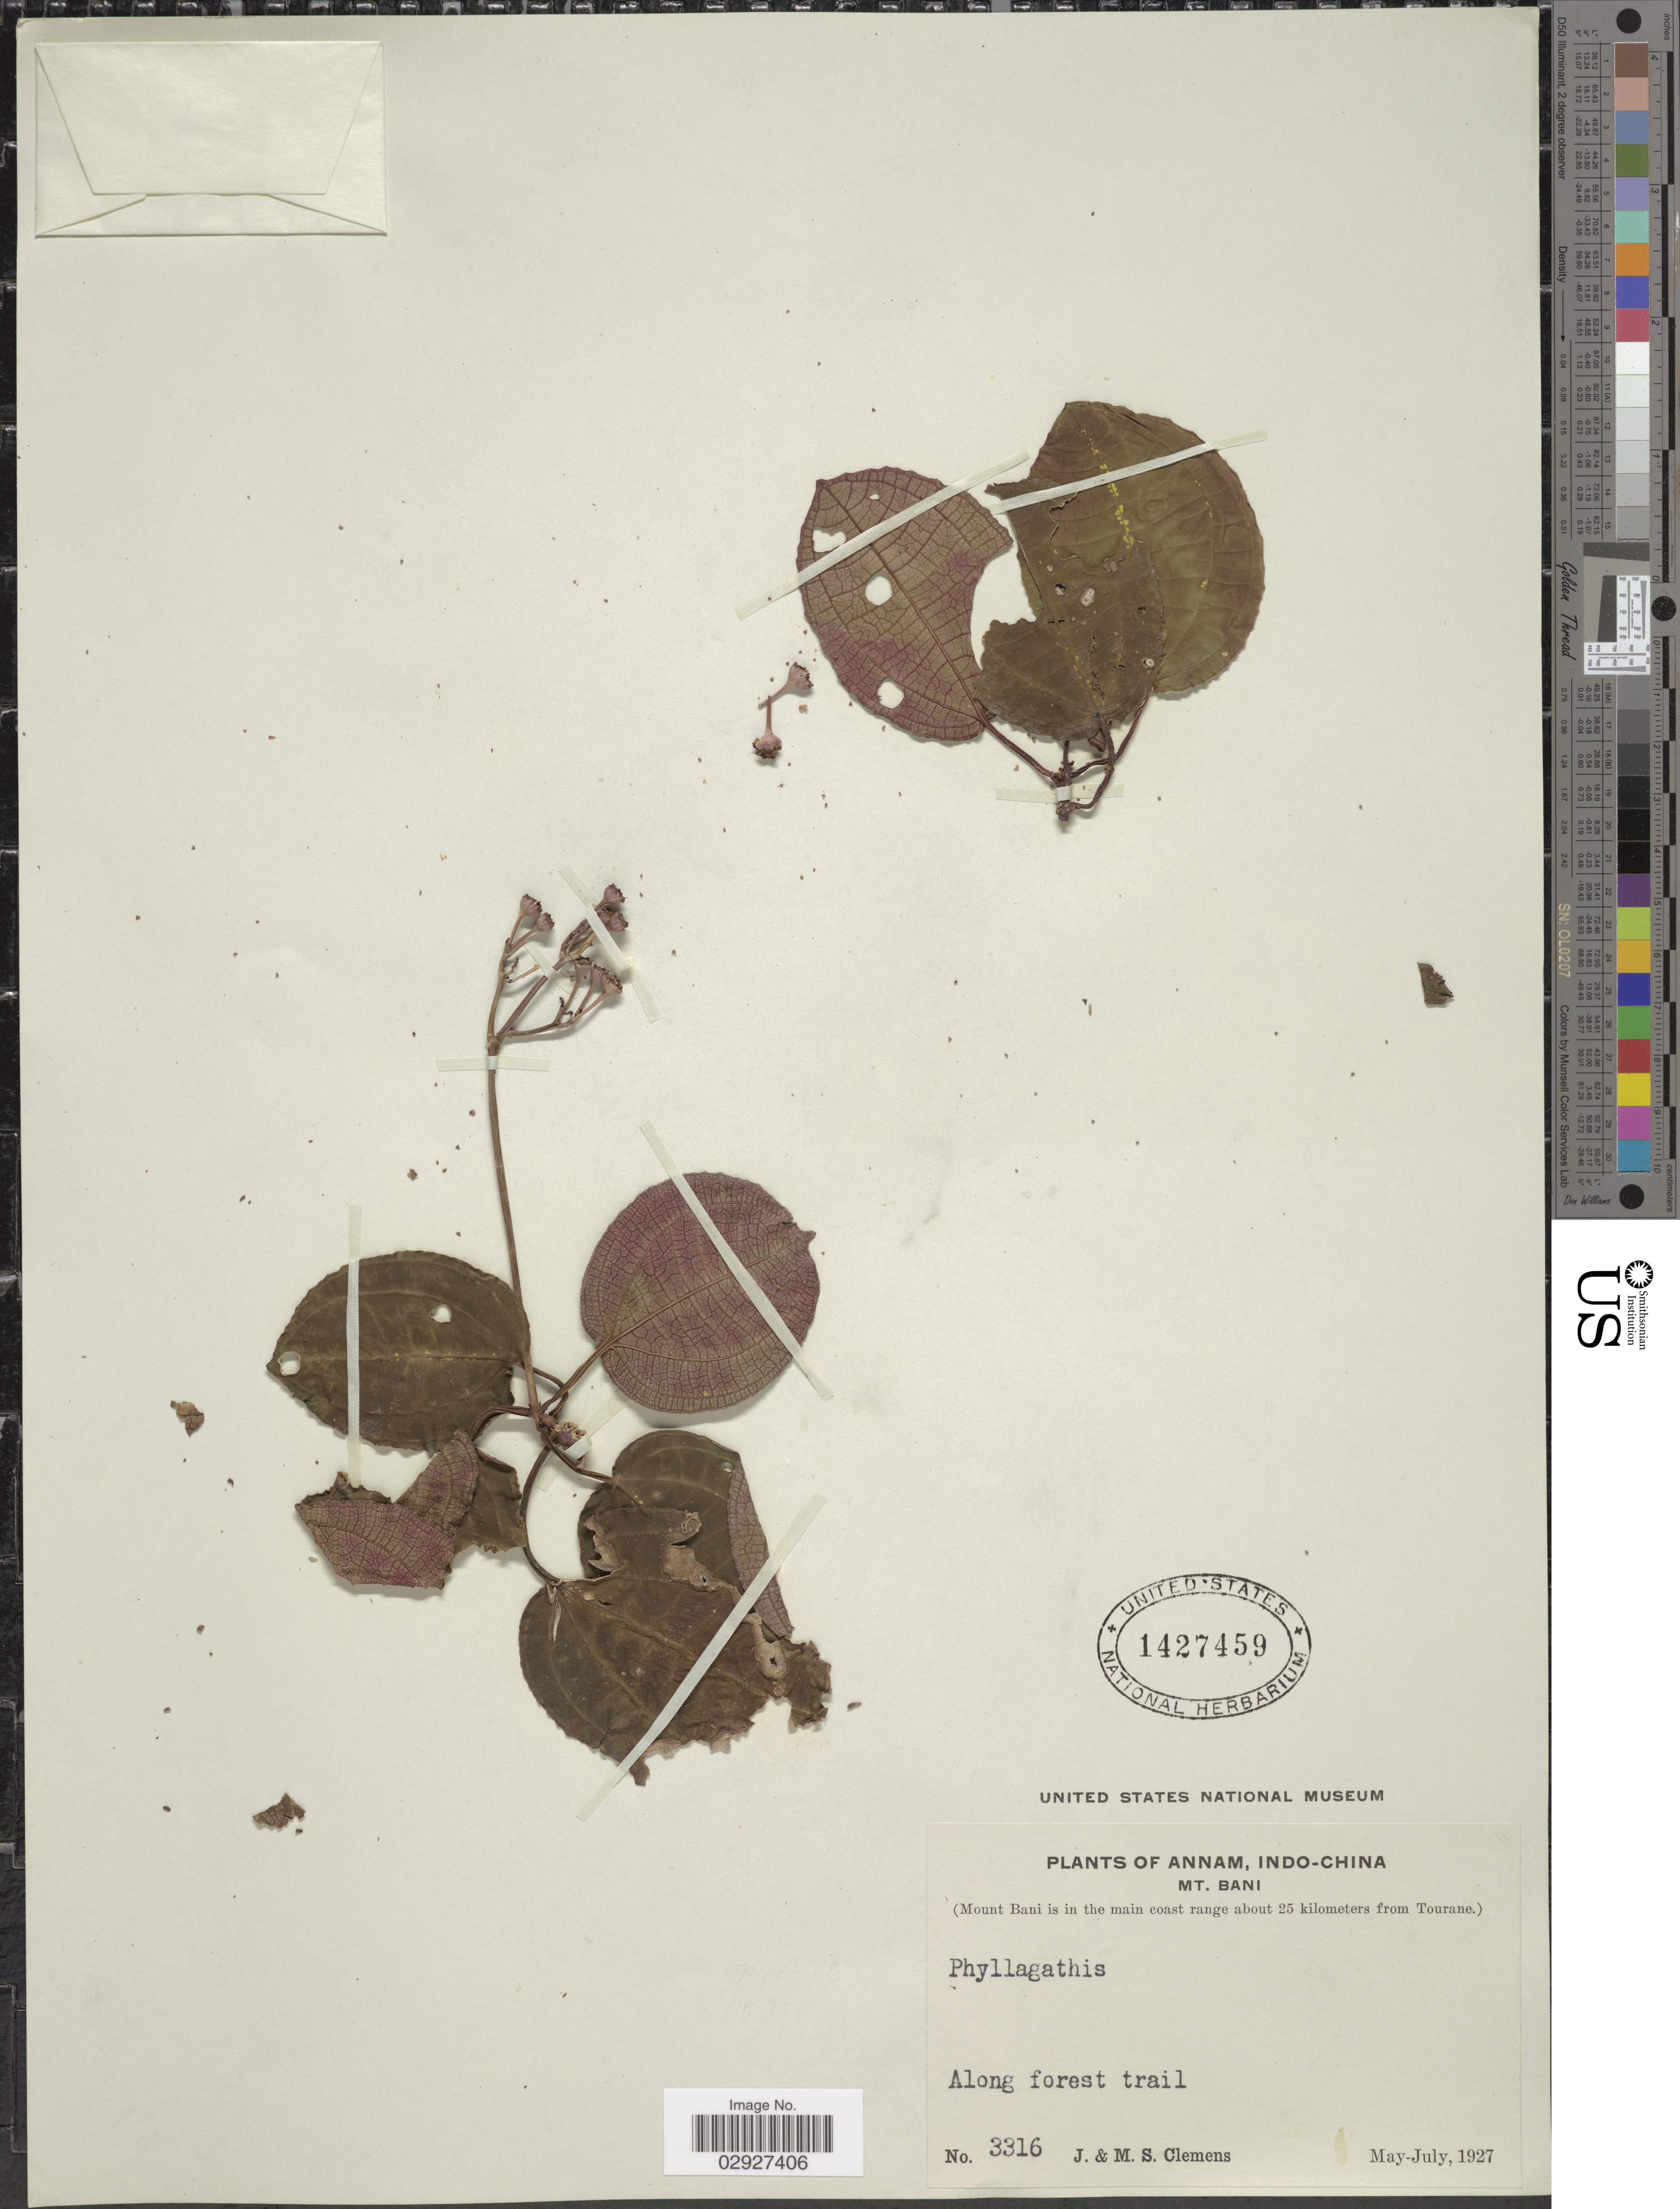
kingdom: Plantae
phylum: Tracheophyta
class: Magnoliopsida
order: Myrtales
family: Melastomataceae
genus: Phyllagathis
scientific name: Phyllagathis sp.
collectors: J. Clemens & M. S. Clemens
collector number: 3316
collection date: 1927-05/1927-07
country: Vietnam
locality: Annam, Indo-China, Mt. Bani. Along forest trail (Mount Bani is in the main coast range about 25 kilometers from Tourane).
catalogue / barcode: US 1427459